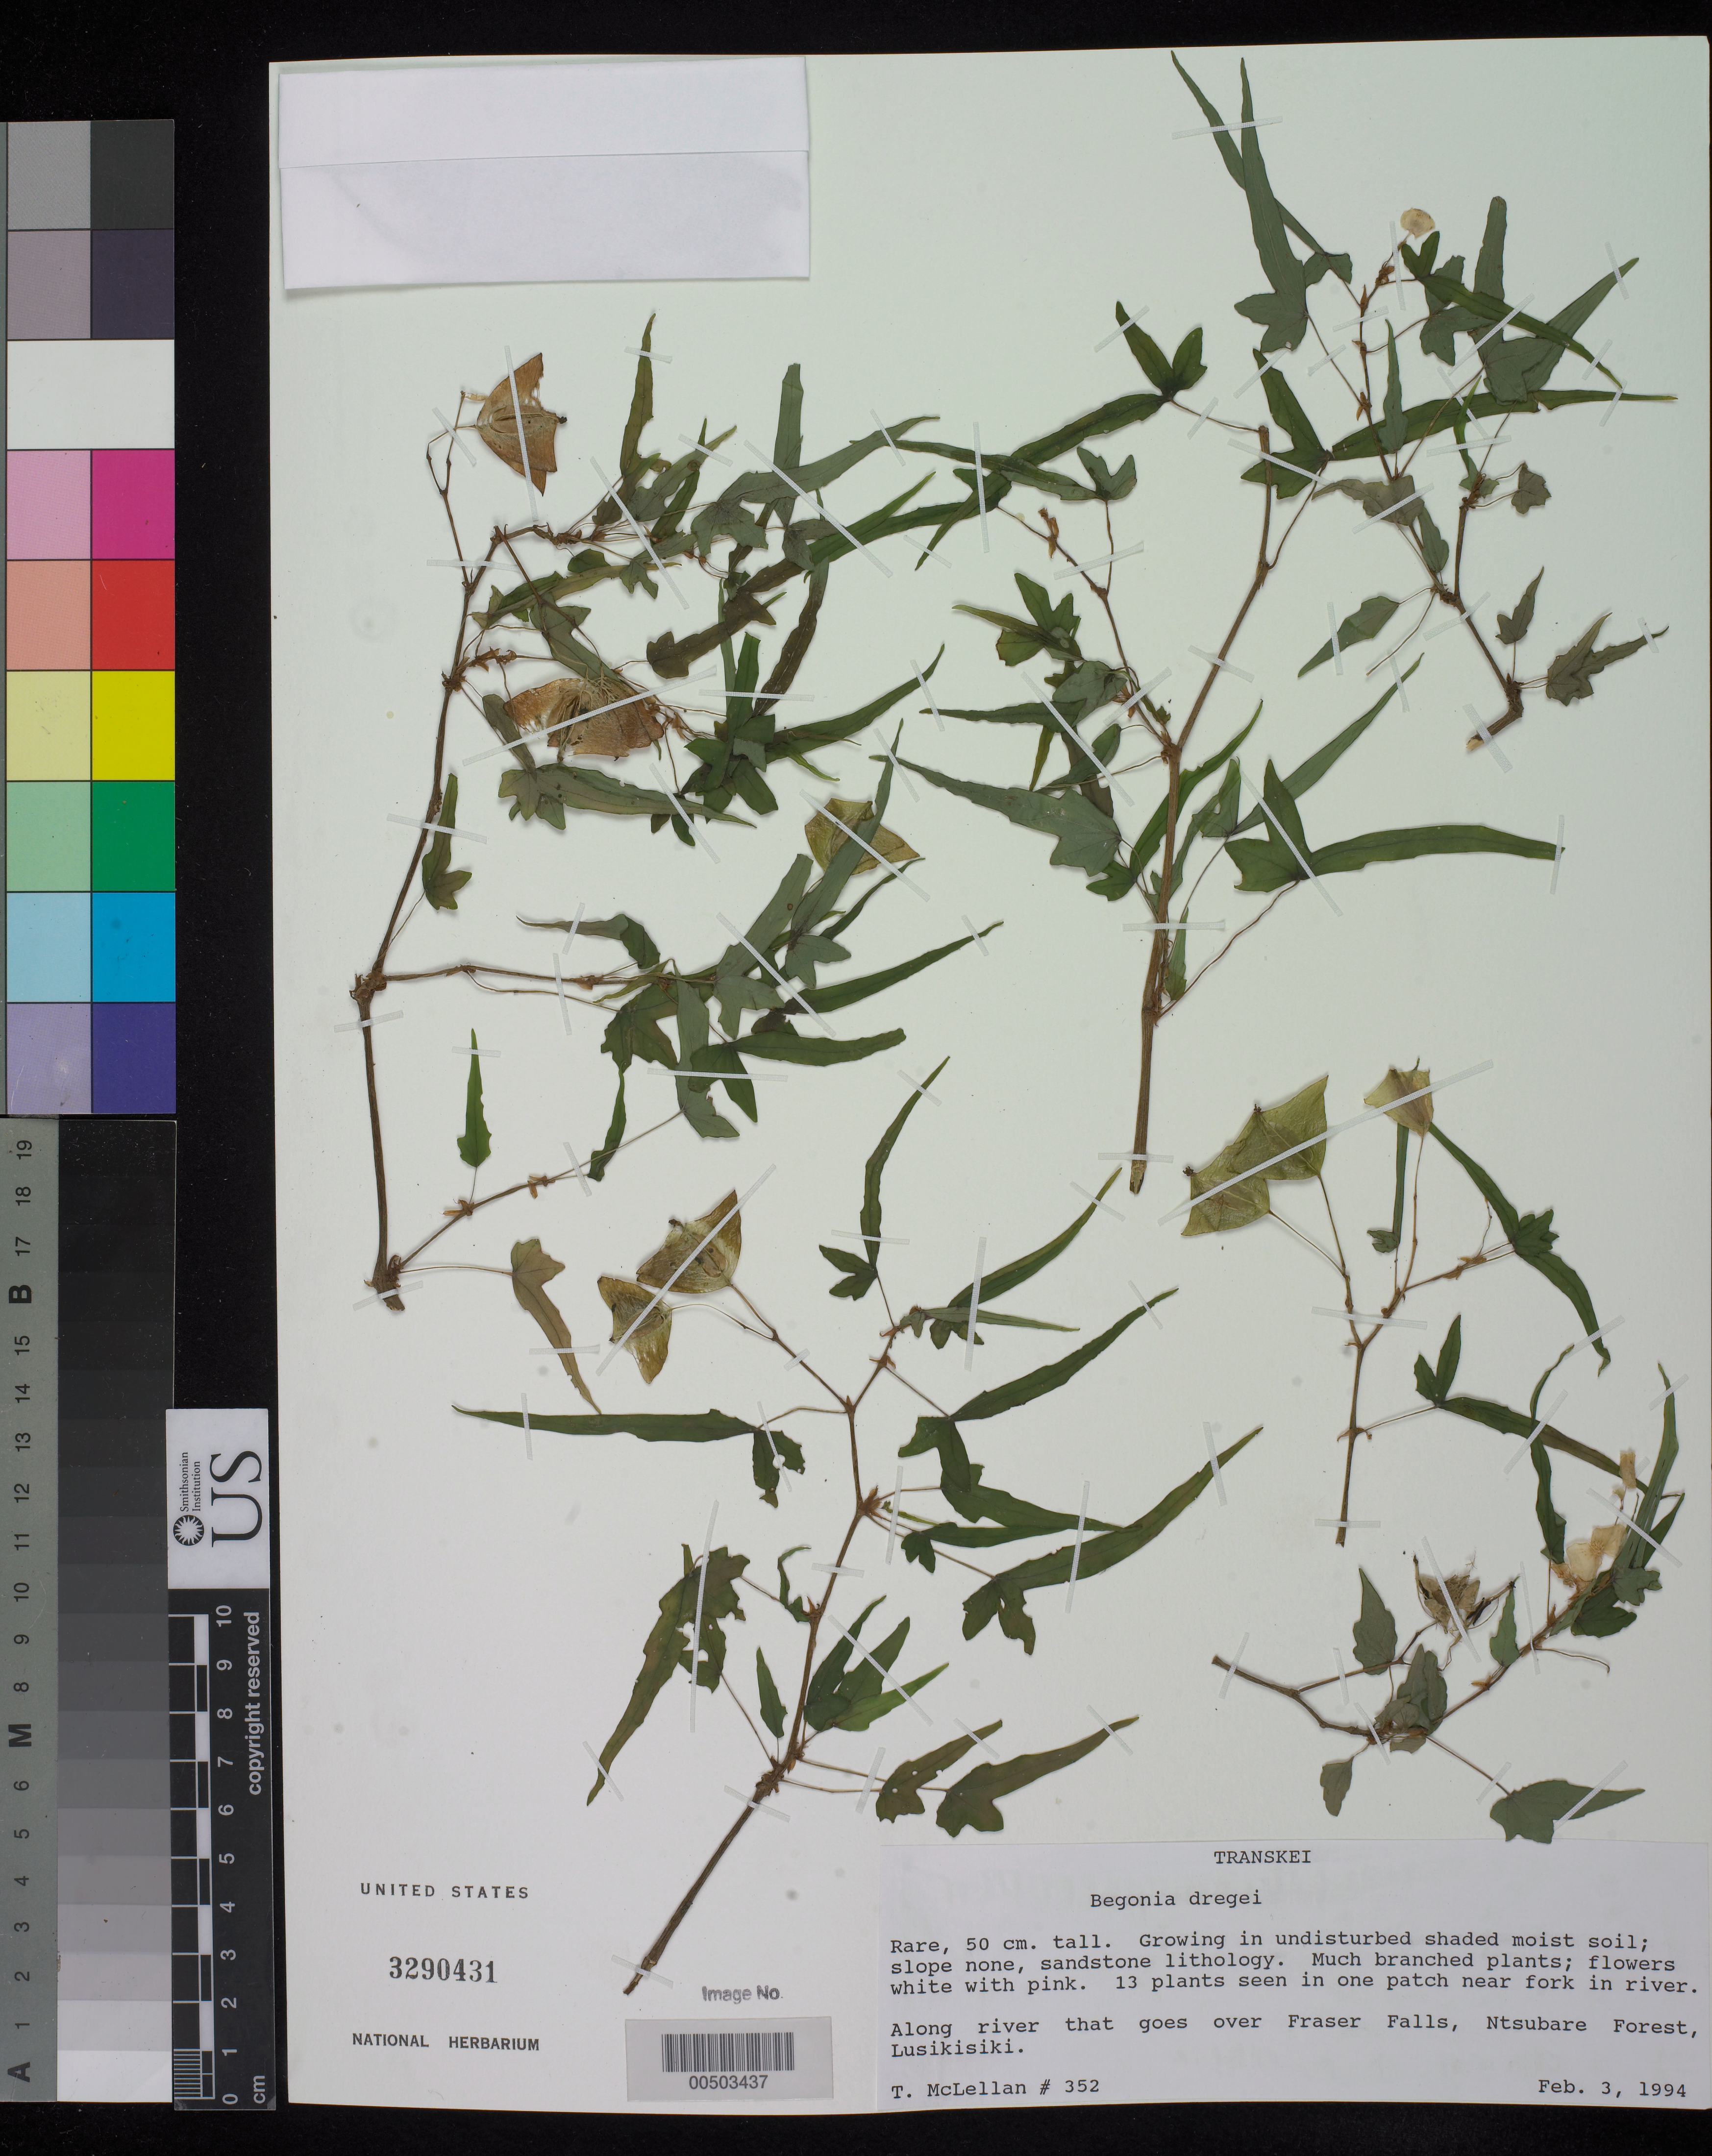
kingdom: Plantae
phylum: Tracheophyta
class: Magnoliopsida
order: Cucurbitales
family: Begoniaceae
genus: Begonia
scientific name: Begonia dregei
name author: Otto & D. Dietr.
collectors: T. Mclellan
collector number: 352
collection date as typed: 03 Feb 1994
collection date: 1994-02-03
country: South Africa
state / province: Eastern Cape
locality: Transkei, fraser falls, ntsubare forest, lusikisiki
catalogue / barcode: US 3290431